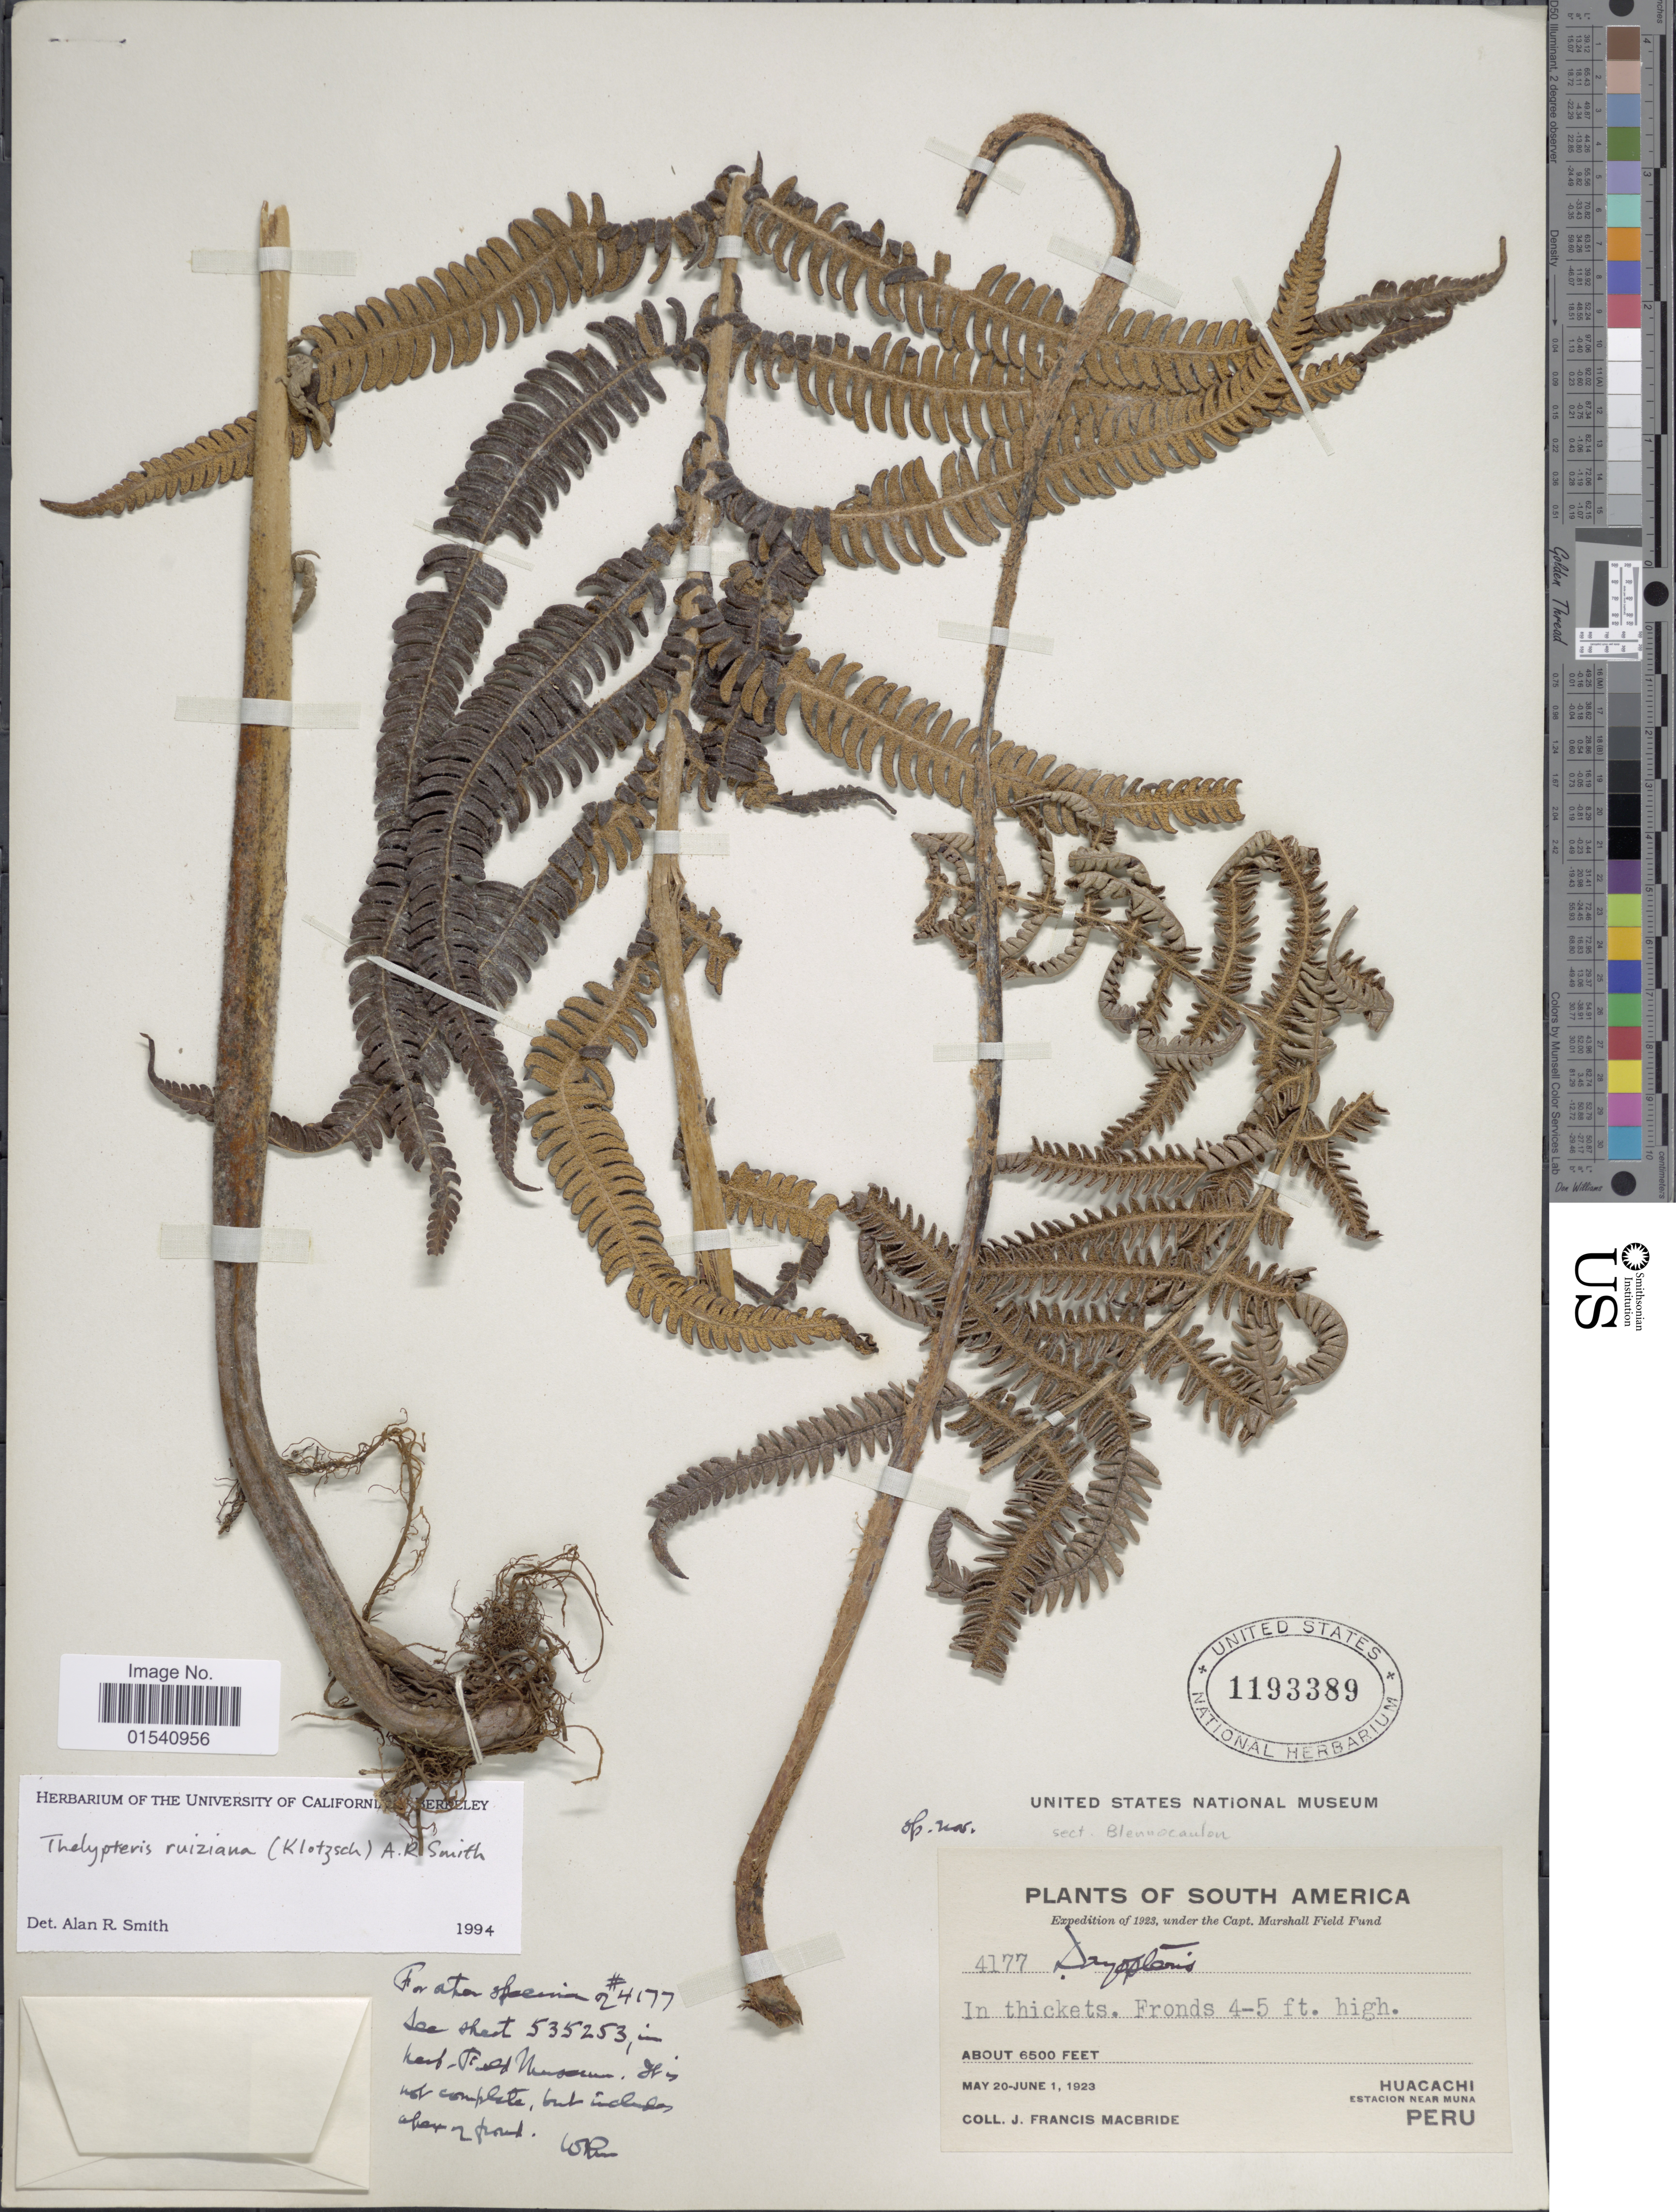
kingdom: Plantae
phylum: Tracheophyta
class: Polypodiopsida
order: Polypodiales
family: Thelypteridaceae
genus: Amauropelta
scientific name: Amauropelta ruiziana (Klotzsch) comb. nov., ined 2015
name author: (Klotzsch)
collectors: J. F. Macbride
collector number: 4177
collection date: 1923-05-20/1923-06-01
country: Peru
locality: Huacachi estacion near Muna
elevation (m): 1981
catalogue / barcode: US 1193389